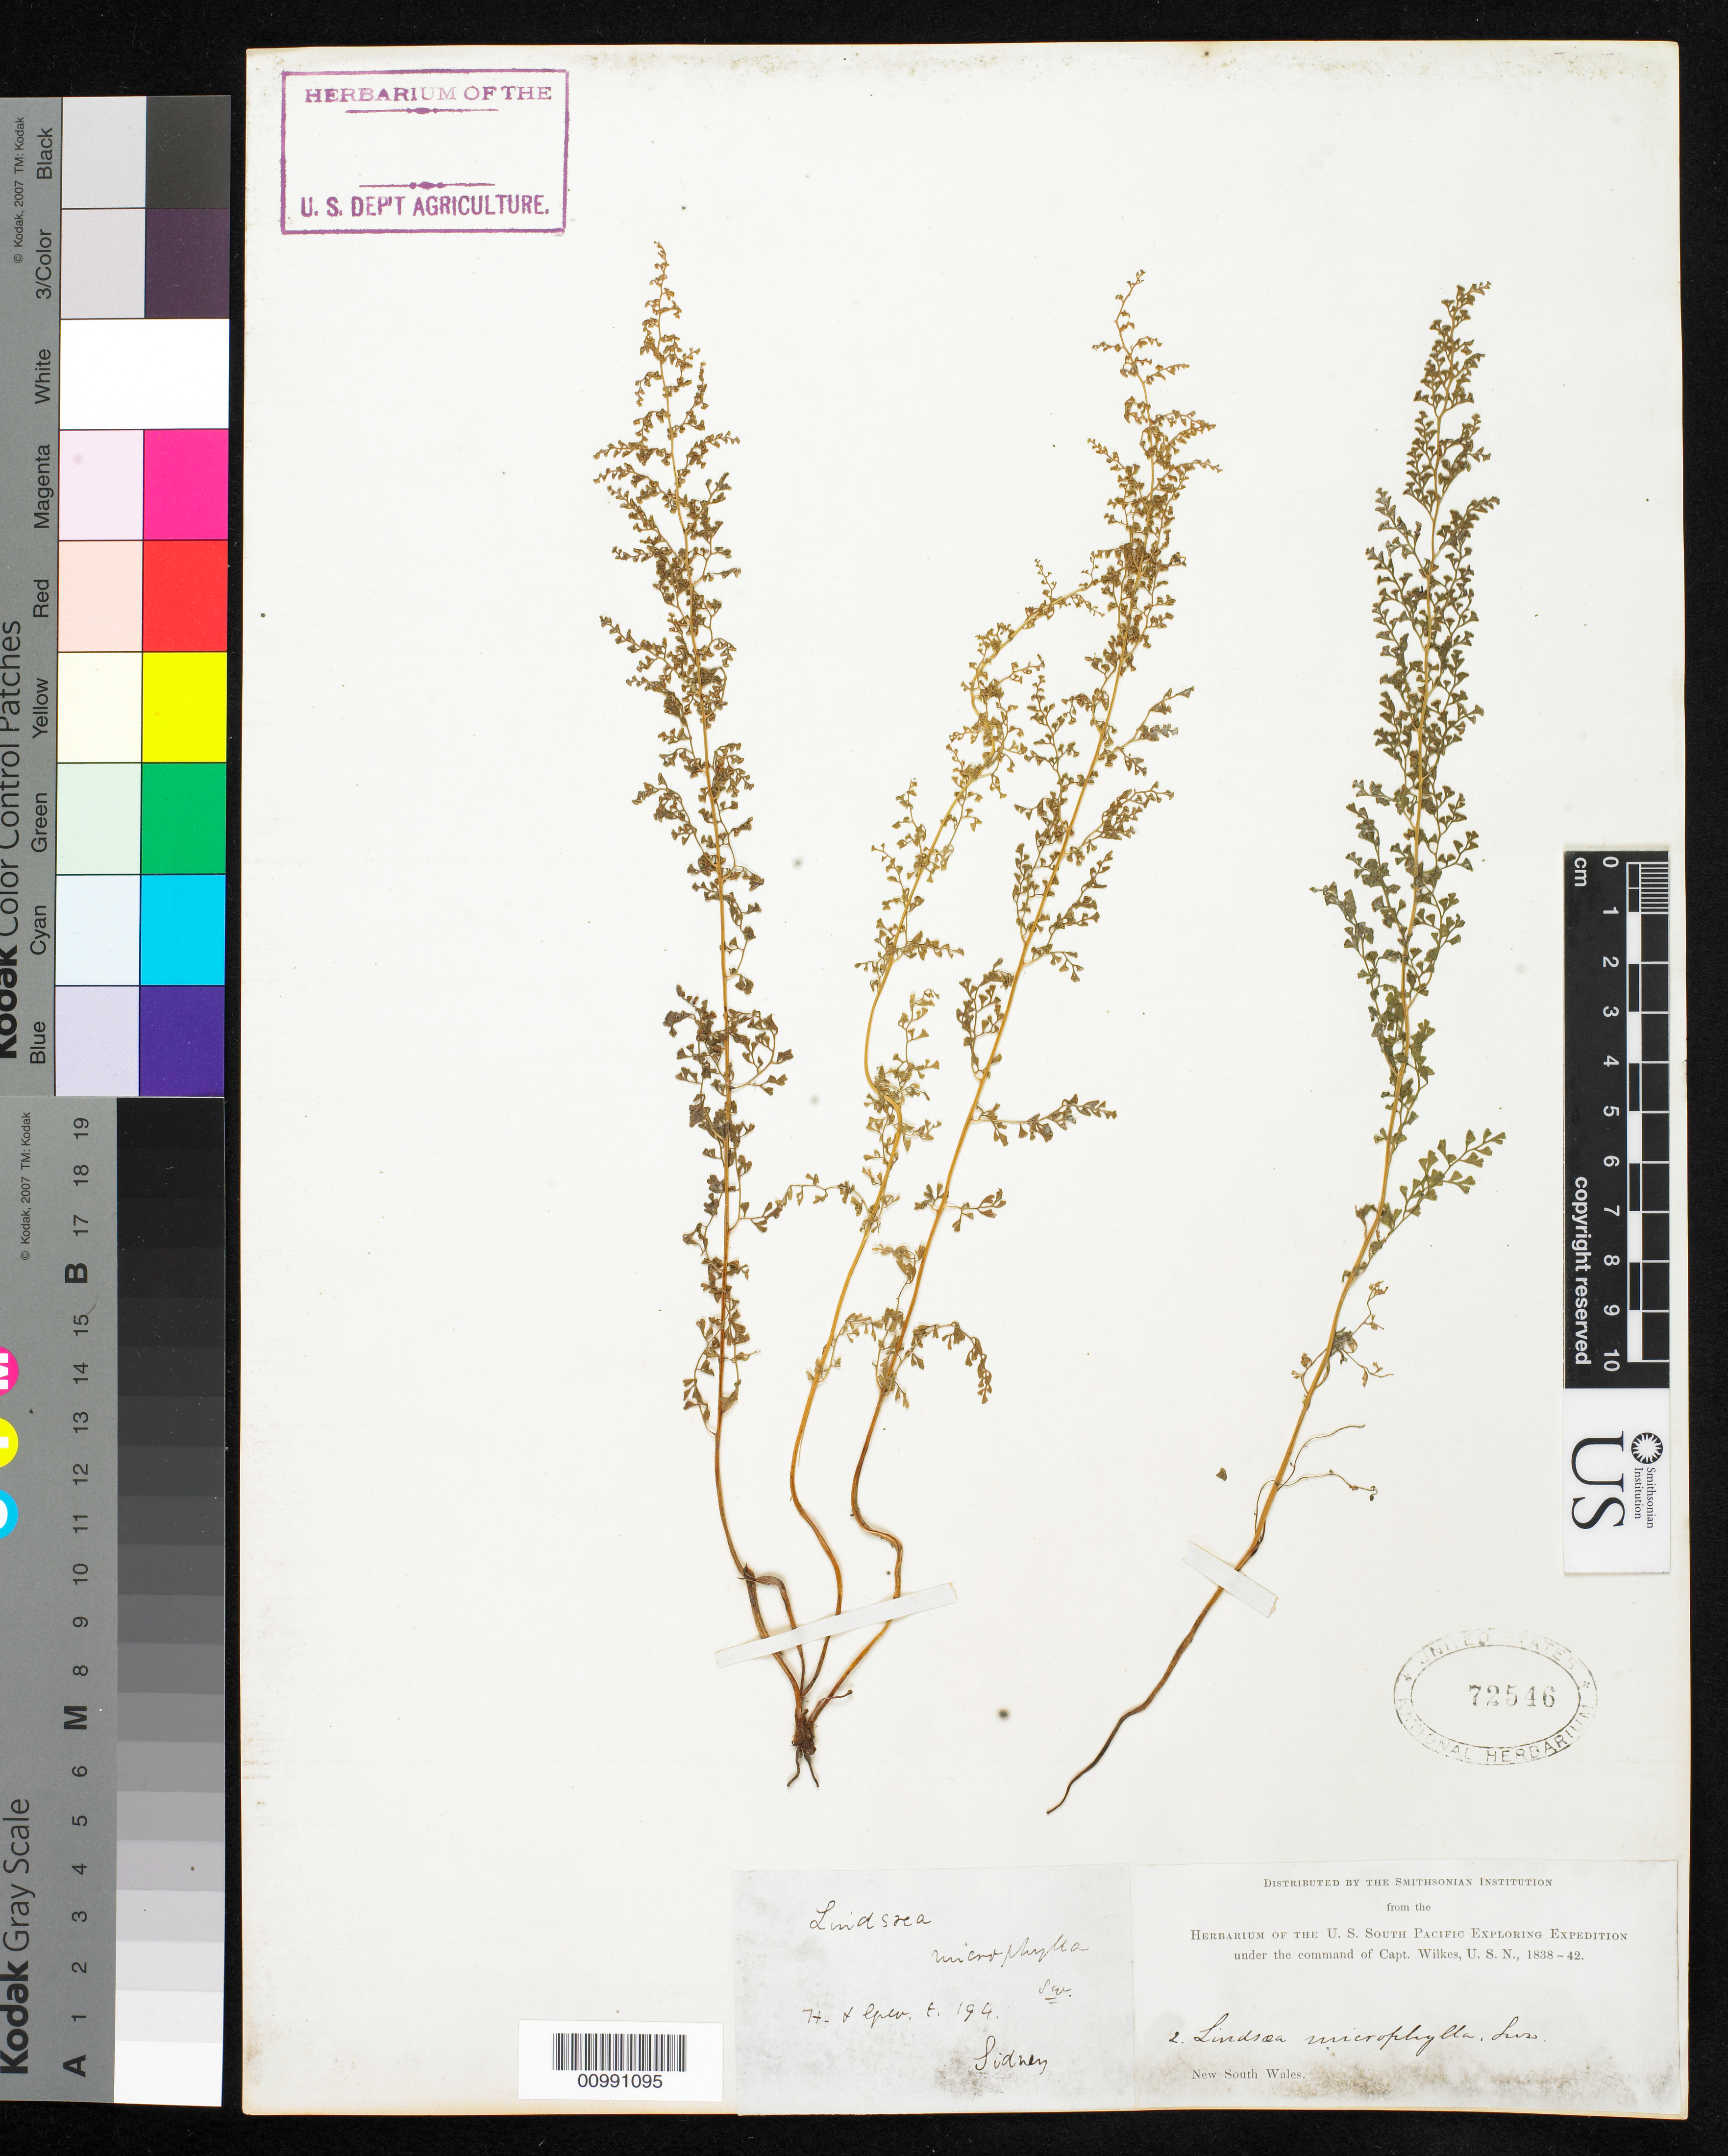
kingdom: Plantae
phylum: Tracheophyta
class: Polypodiopsida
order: Polypodiales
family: Lindsaeaceae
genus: Lindsaea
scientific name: Lindsaea microphylla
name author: Sw.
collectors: Wilkes Explor. Exped.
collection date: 1838/1842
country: Australia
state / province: New South Wales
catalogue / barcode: US 72546